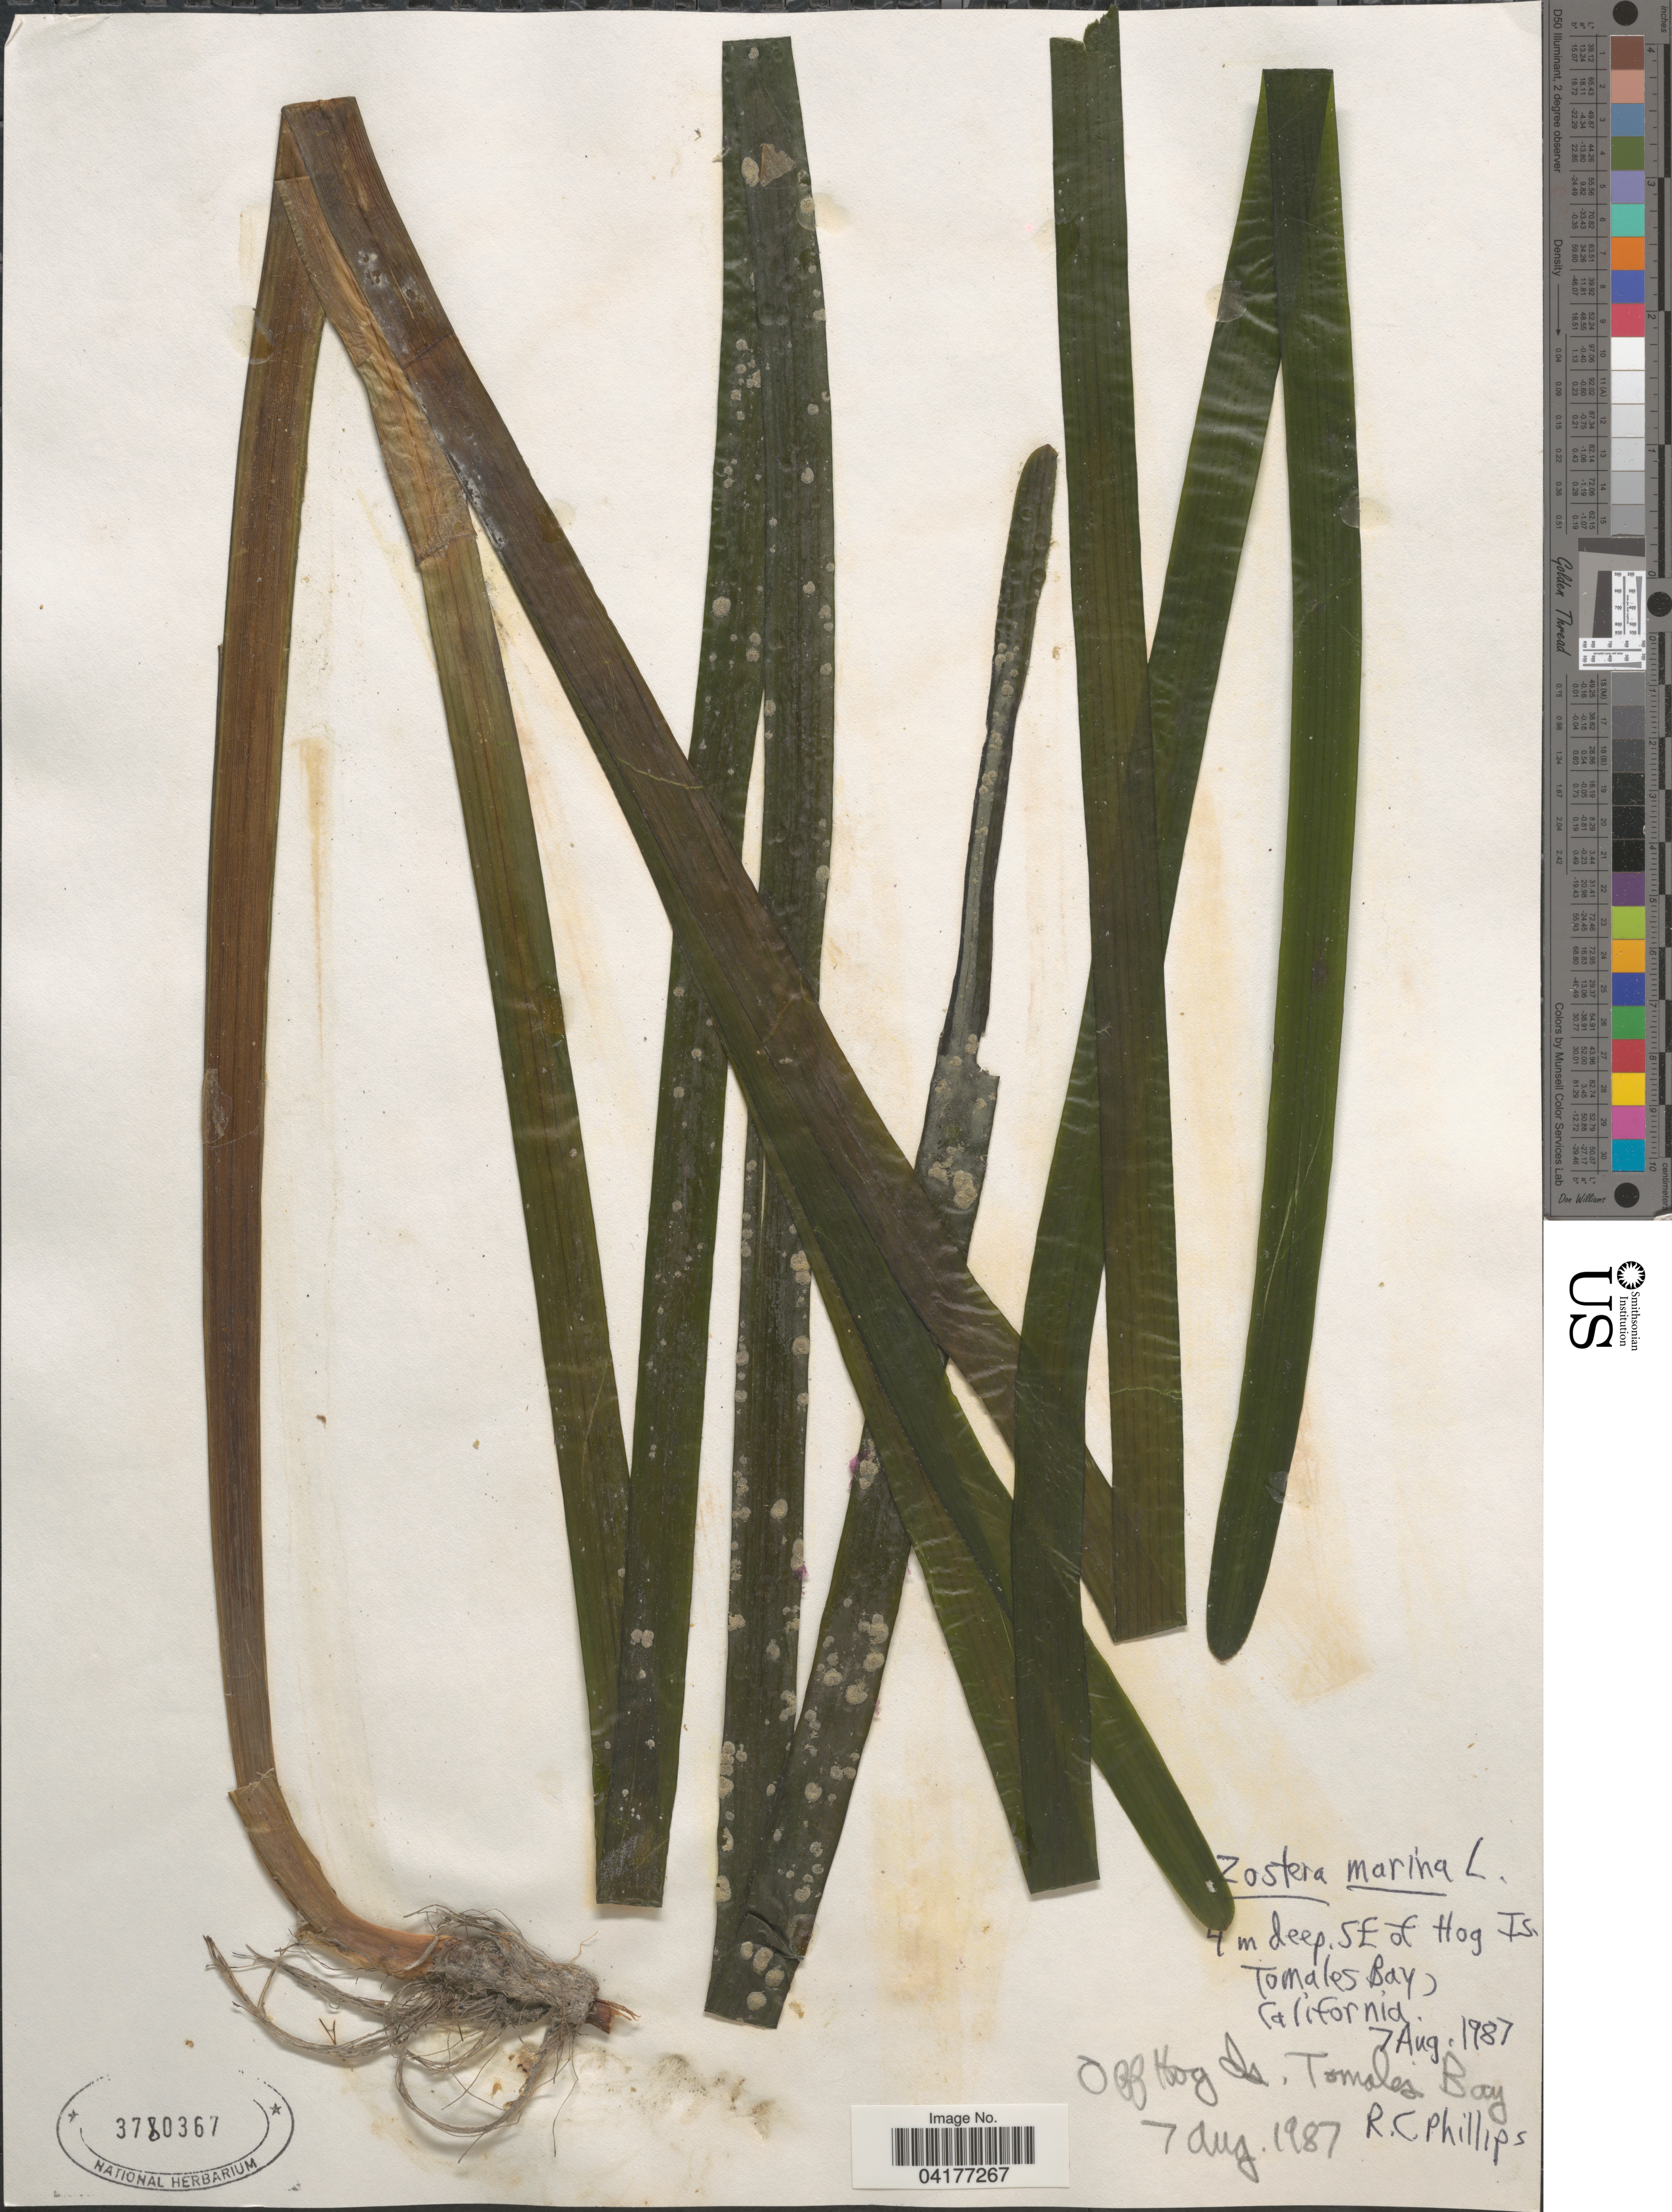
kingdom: Plantae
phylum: Tracheophyta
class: Liliopsida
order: Alismatales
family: Zosteraceae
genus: Zostera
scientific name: Zostera marina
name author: L.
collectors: R. C. Phillips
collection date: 1987-08-07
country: United States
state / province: California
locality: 4 m deep, SE of Hog Is. Tomales Bay. Off Hog Is.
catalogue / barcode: US 3780367